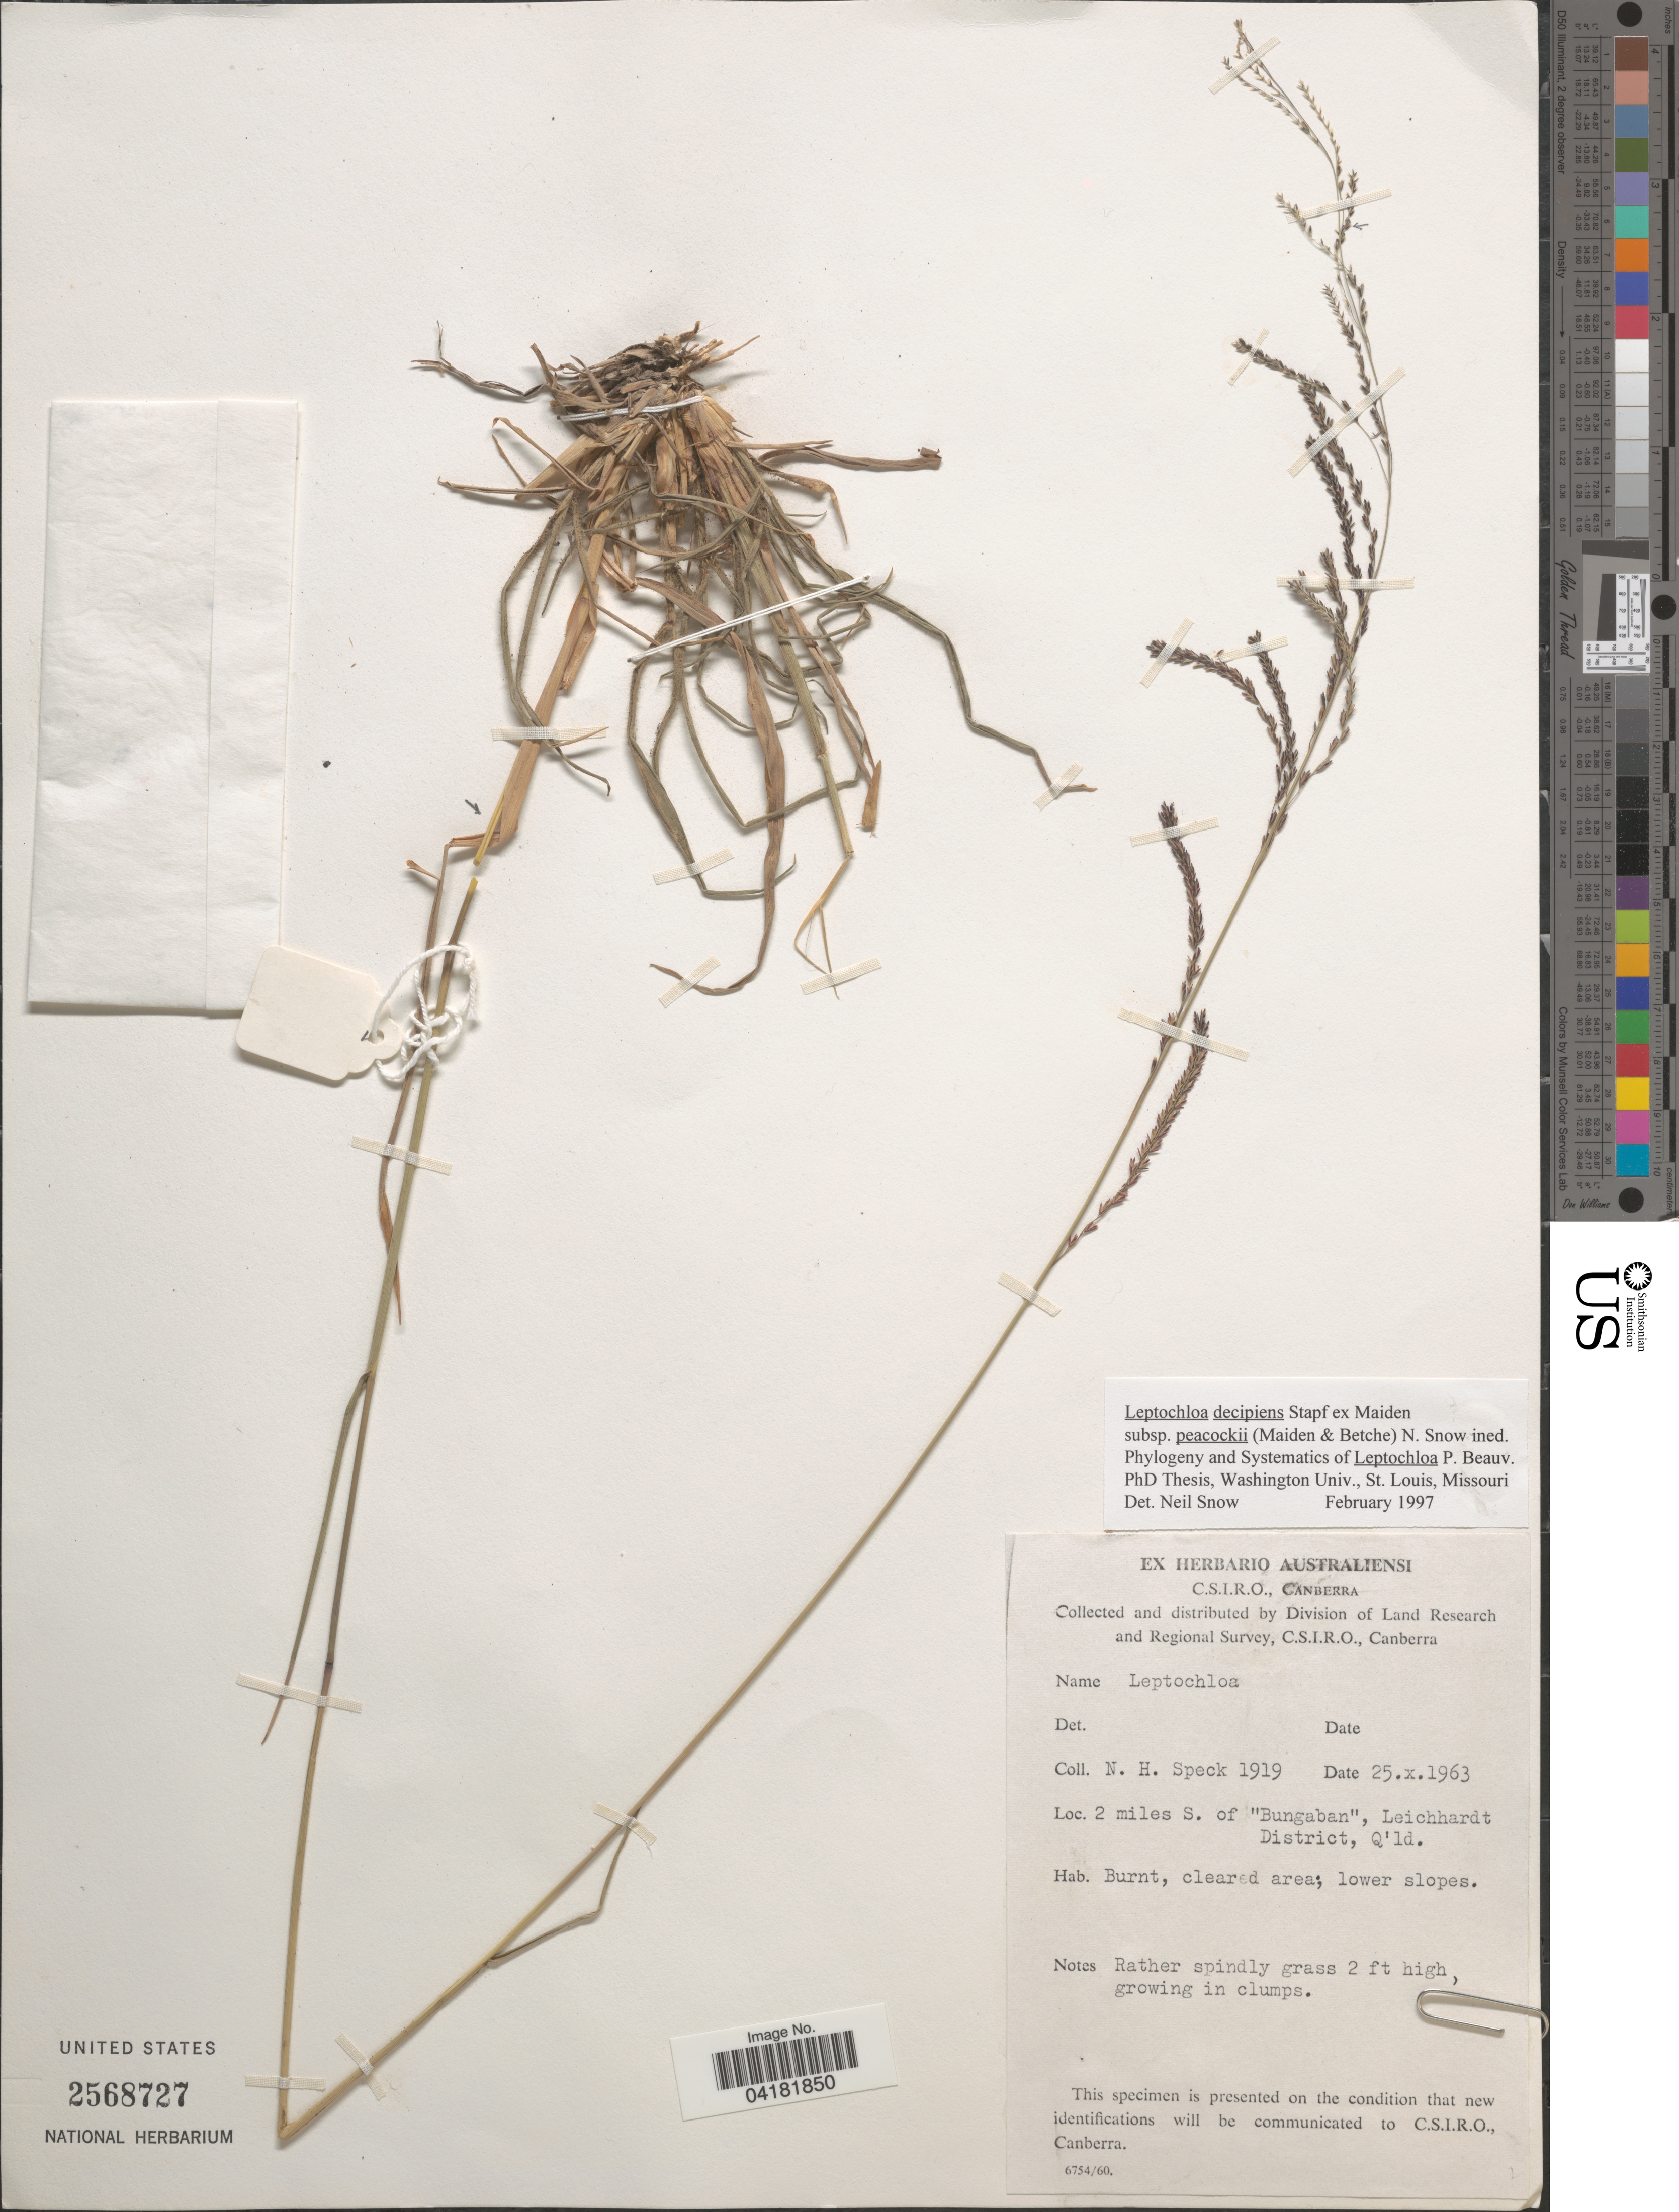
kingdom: Plantae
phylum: Tracheophyta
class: Liliopsida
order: Poales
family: Poaceae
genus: Leptochloa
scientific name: Leptochloa decipiens subsp. peacockii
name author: (Maiden & Betsche) N. Snow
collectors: N. Speck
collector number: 1919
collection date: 1963-10-25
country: Australia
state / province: Queensland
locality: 2 miles S. of "Bungaban", Leichhardt District.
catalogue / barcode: US 2568727